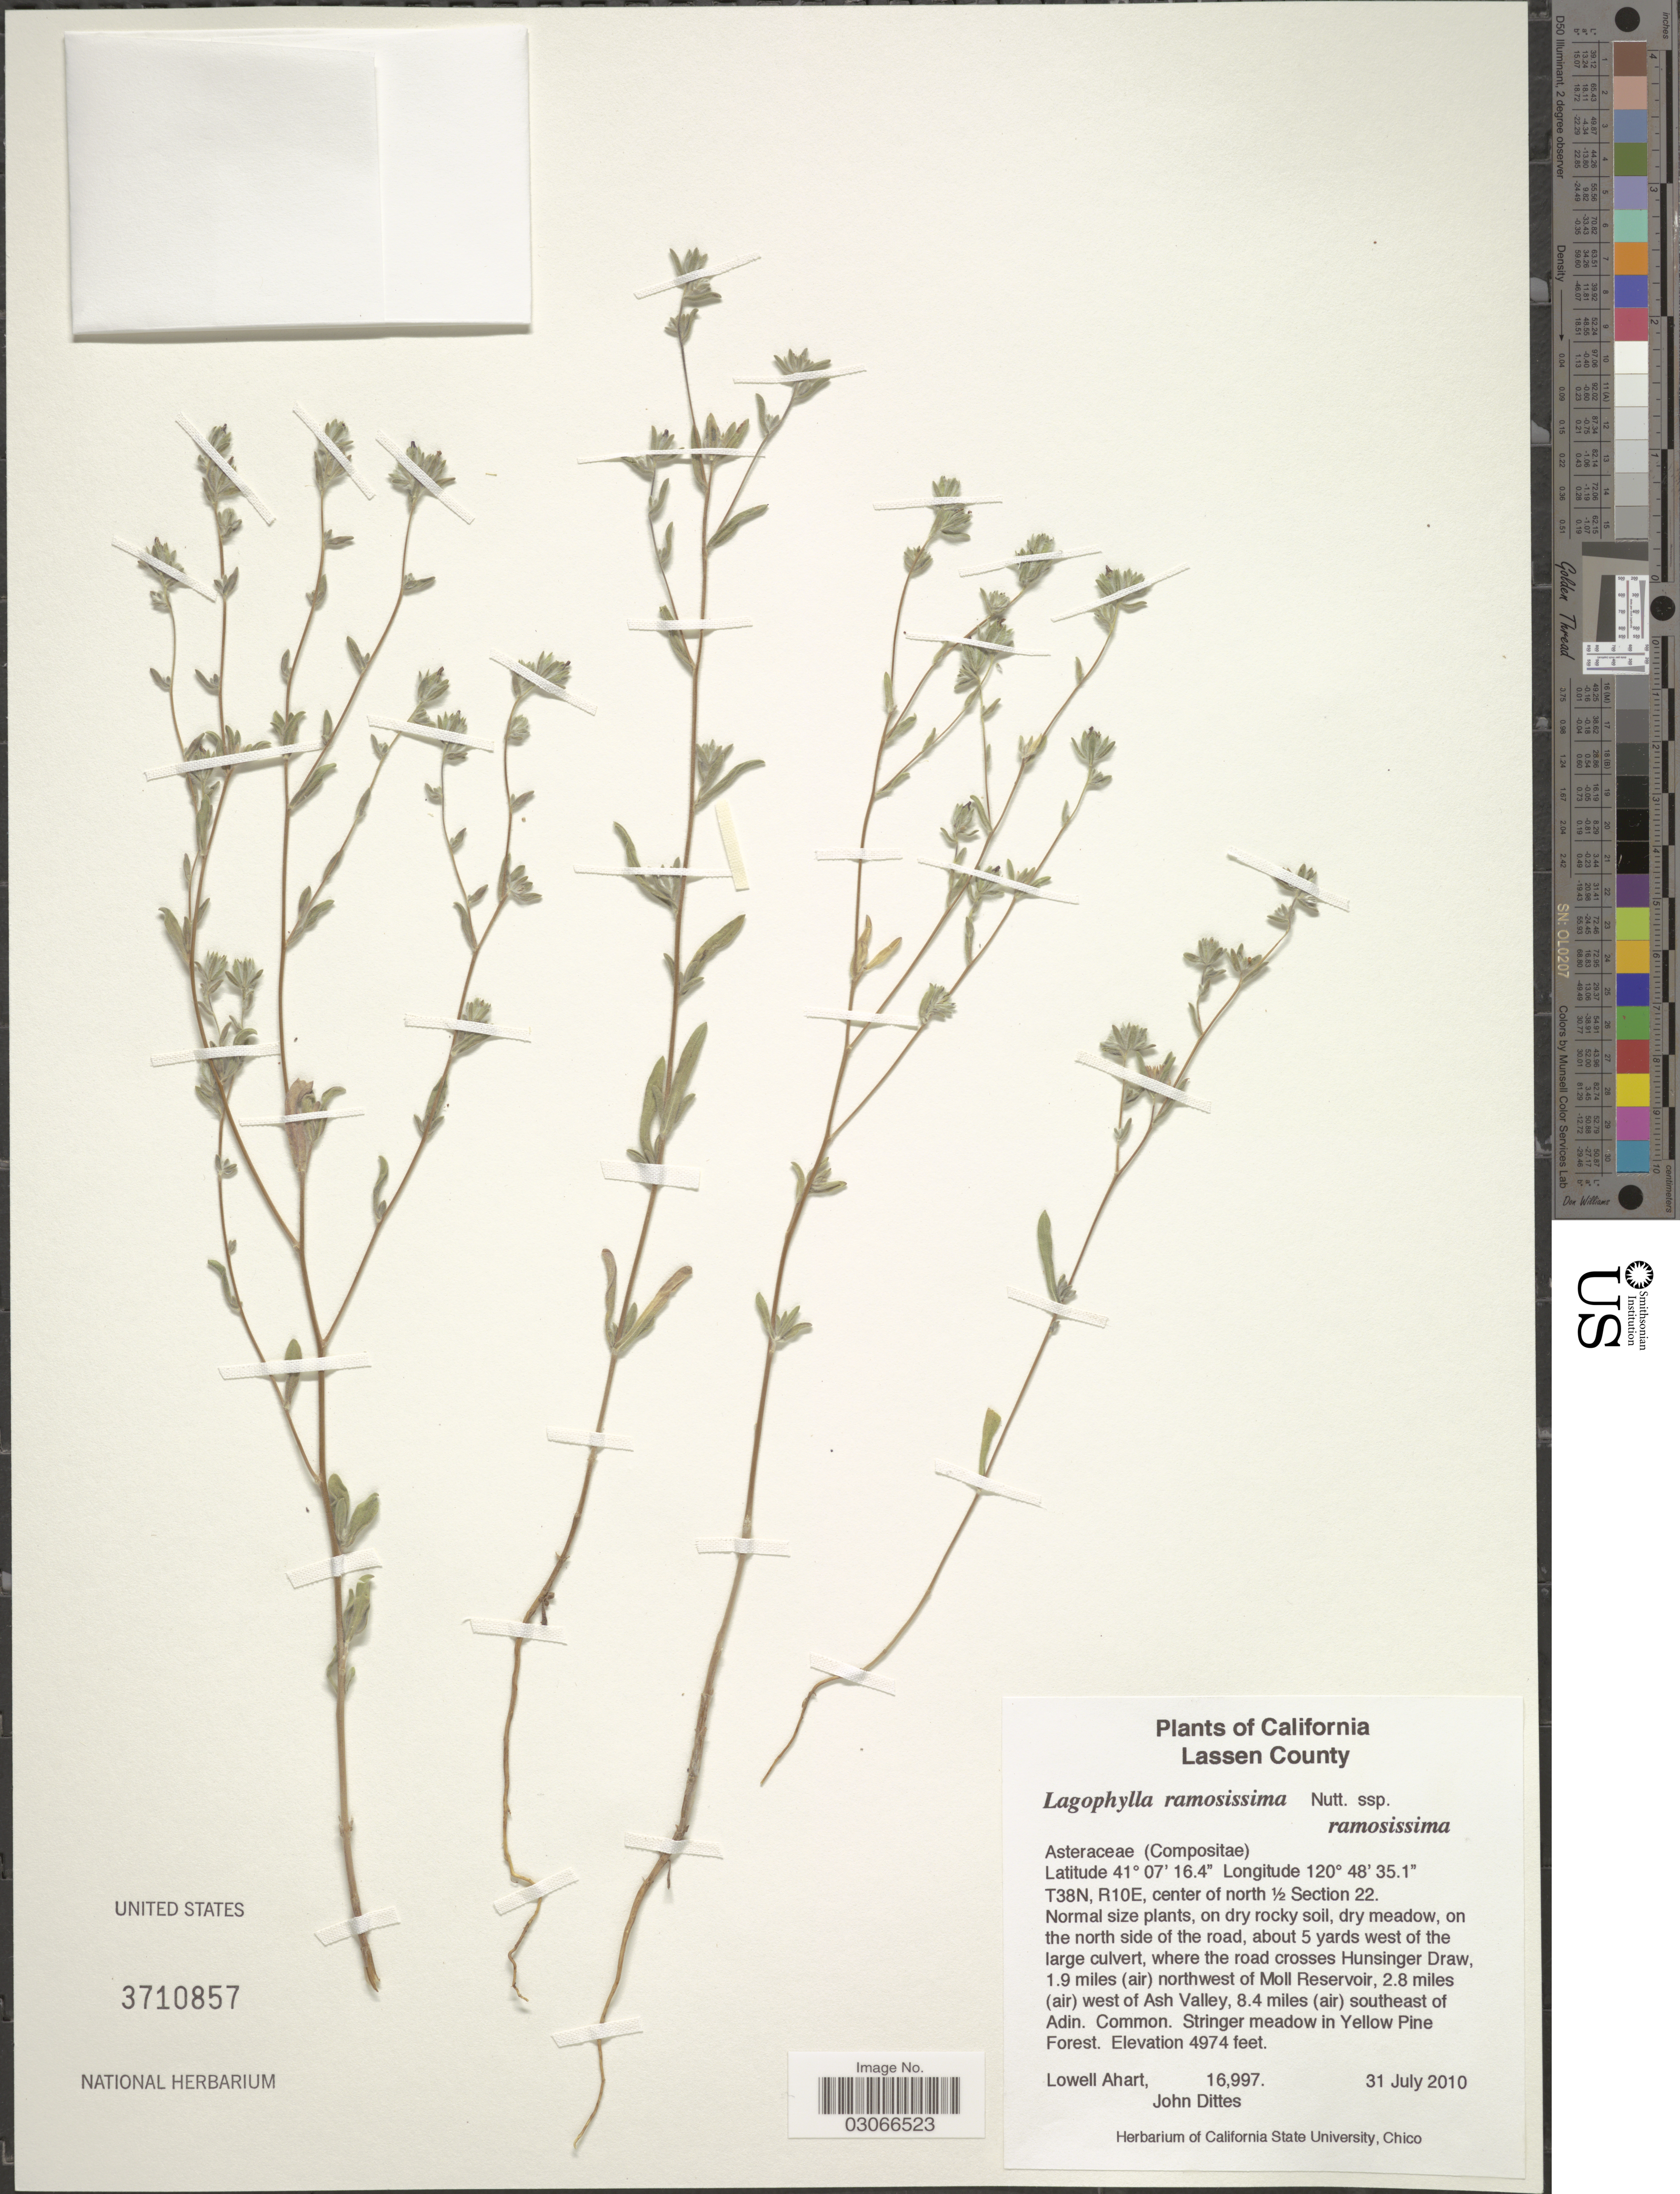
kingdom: Plantae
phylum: Tracheophyta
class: Magnoliopsida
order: Asterales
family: Asteraceae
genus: Lagophylla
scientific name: Lagophylla ramosissima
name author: Nutt.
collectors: L. Ahart & J. Dittes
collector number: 16997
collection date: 2010-07-31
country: United States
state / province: California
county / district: Lassen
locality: Lassen County. T38N, R10E, center of north ½ Section 22, on the north side of the road, about 5 yards west of the large culvert, where the road crossed Hunsinger Draw, 1.9 miles (air) northwest of Moll Reservoir, 2.8 miles (air) west of Ash Valley, 8.4 miles (air) southeast of Adin.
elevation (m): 1516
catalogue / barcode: US 3710857